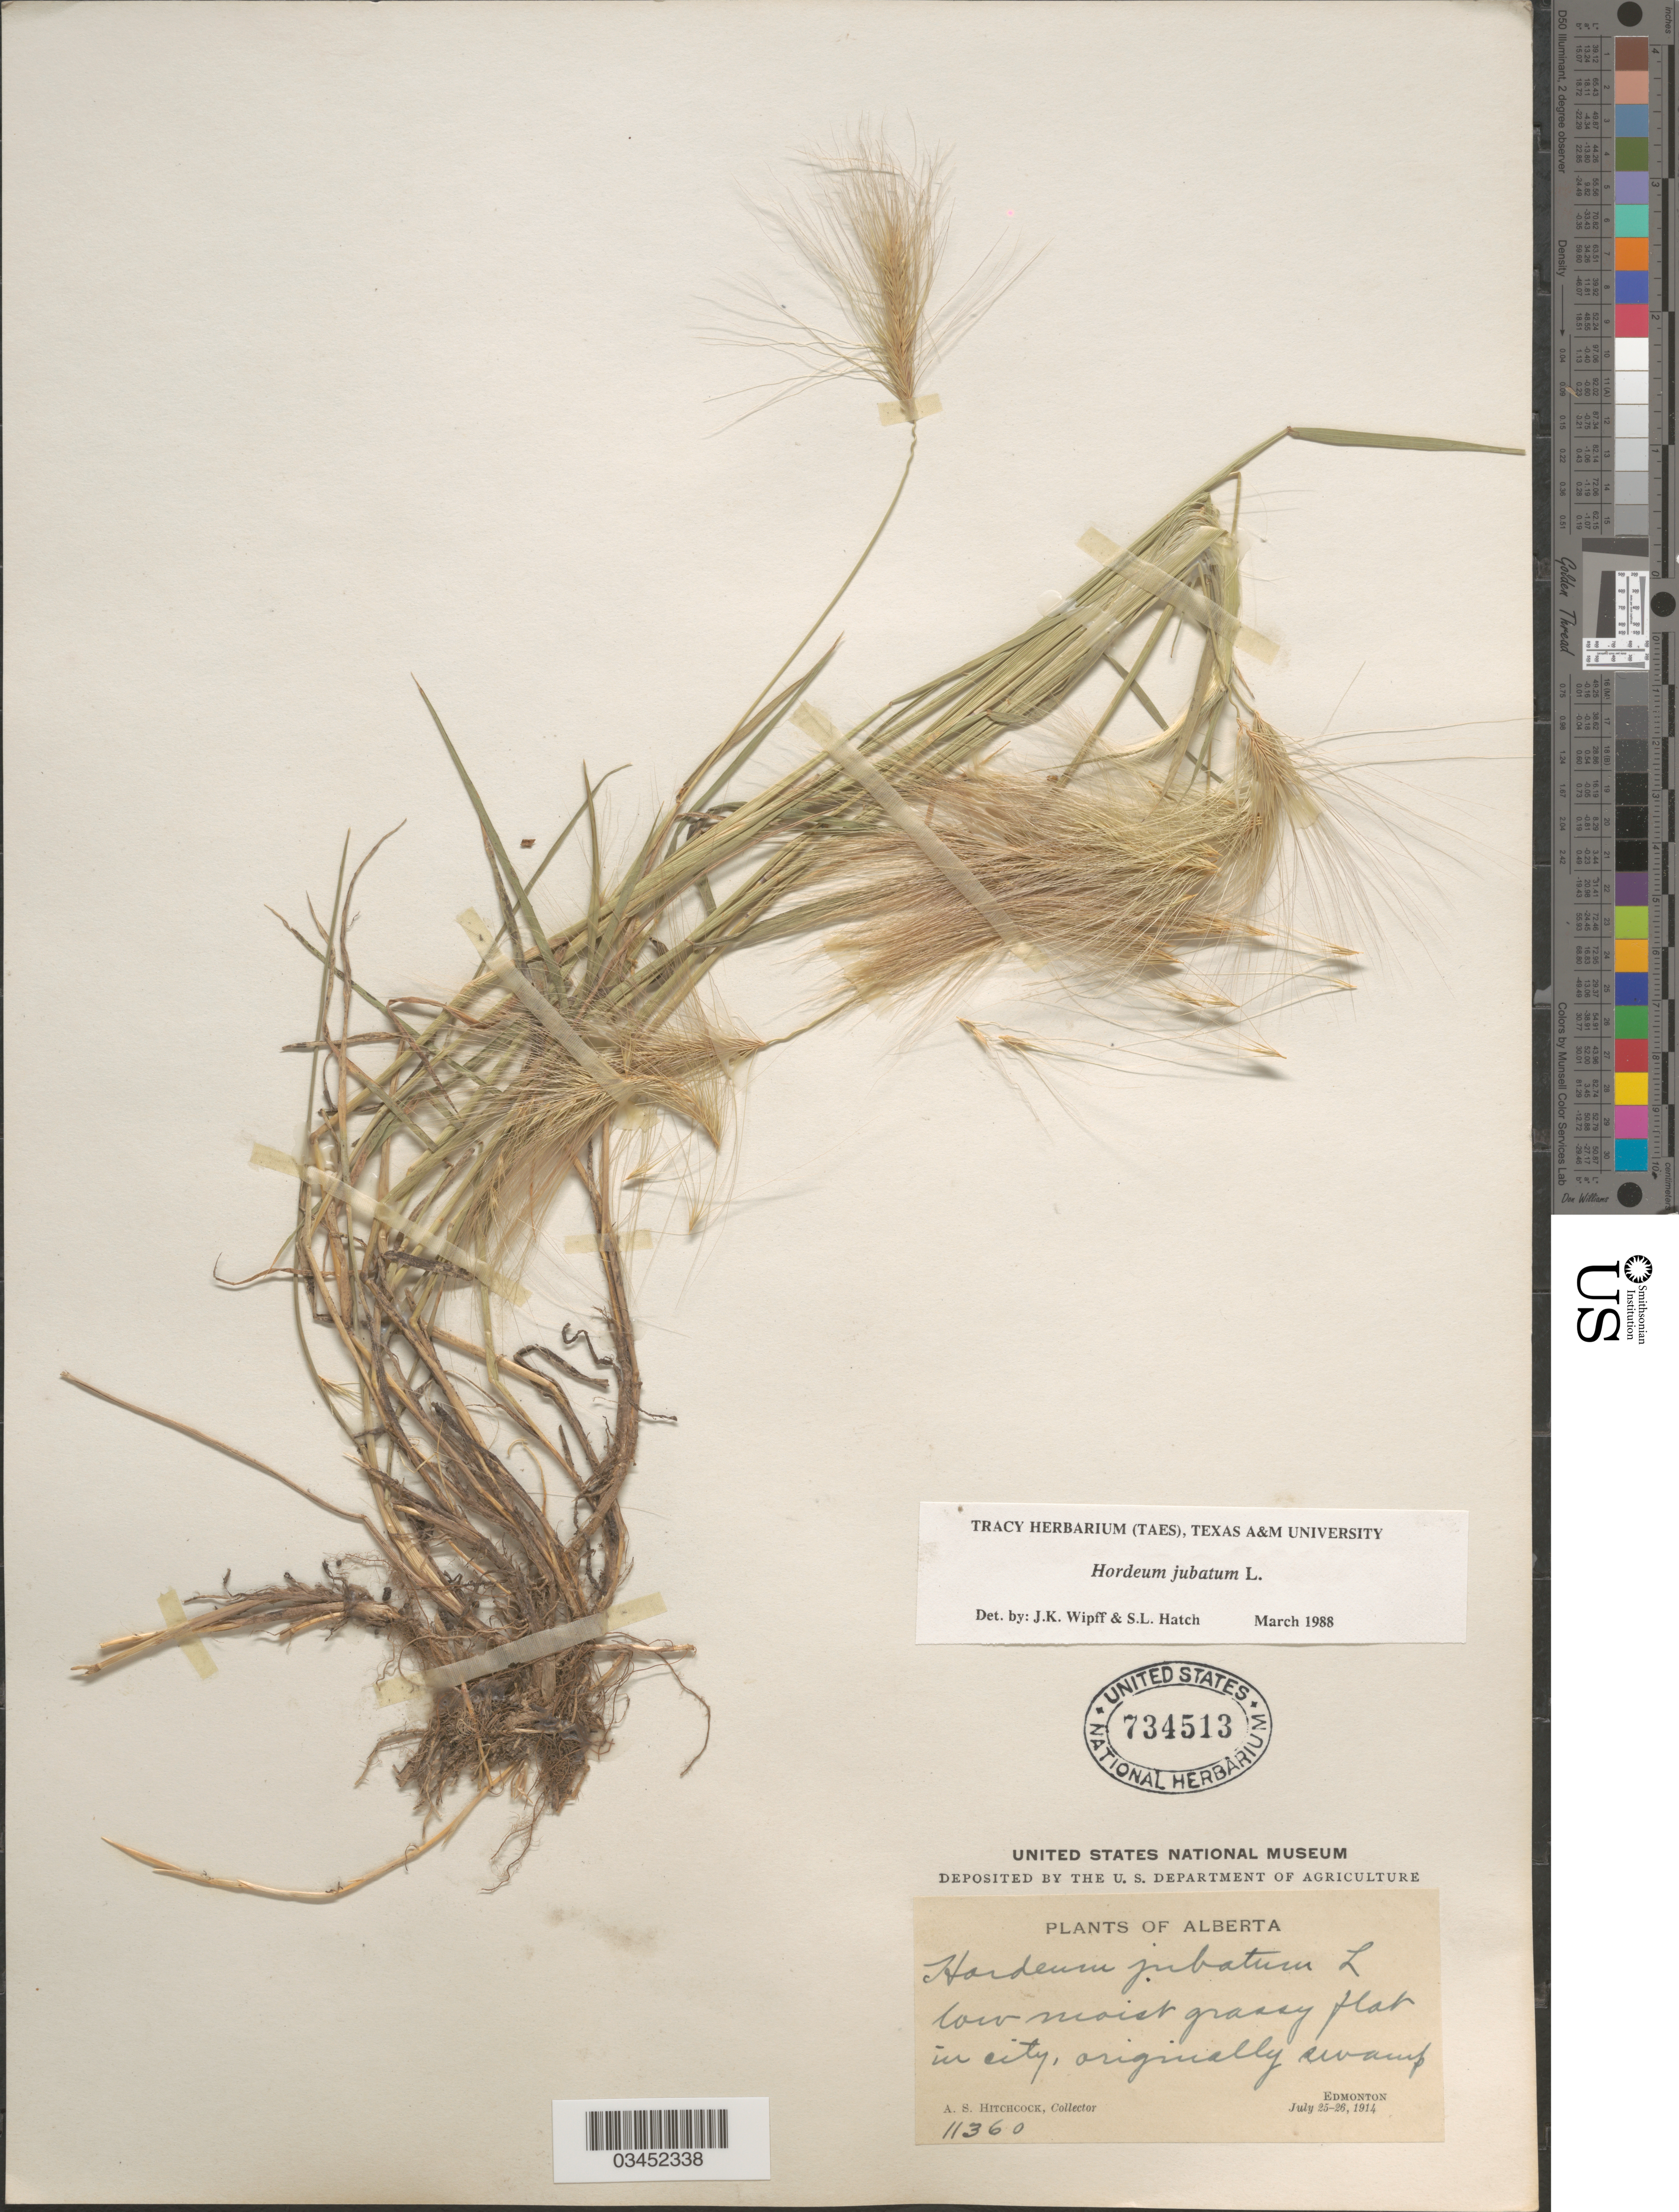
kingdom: Plantae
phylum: Tracheophyta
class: Liliopsida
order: Poales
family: Poaceae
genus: Hordeum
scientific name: Hordeum jubatum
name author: L.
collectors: A. S. Hitchcock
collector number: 11360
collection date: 1914-07-25/1914-07-26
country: Canada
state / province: Alberta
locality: Edmonton.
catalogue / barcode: US 734513